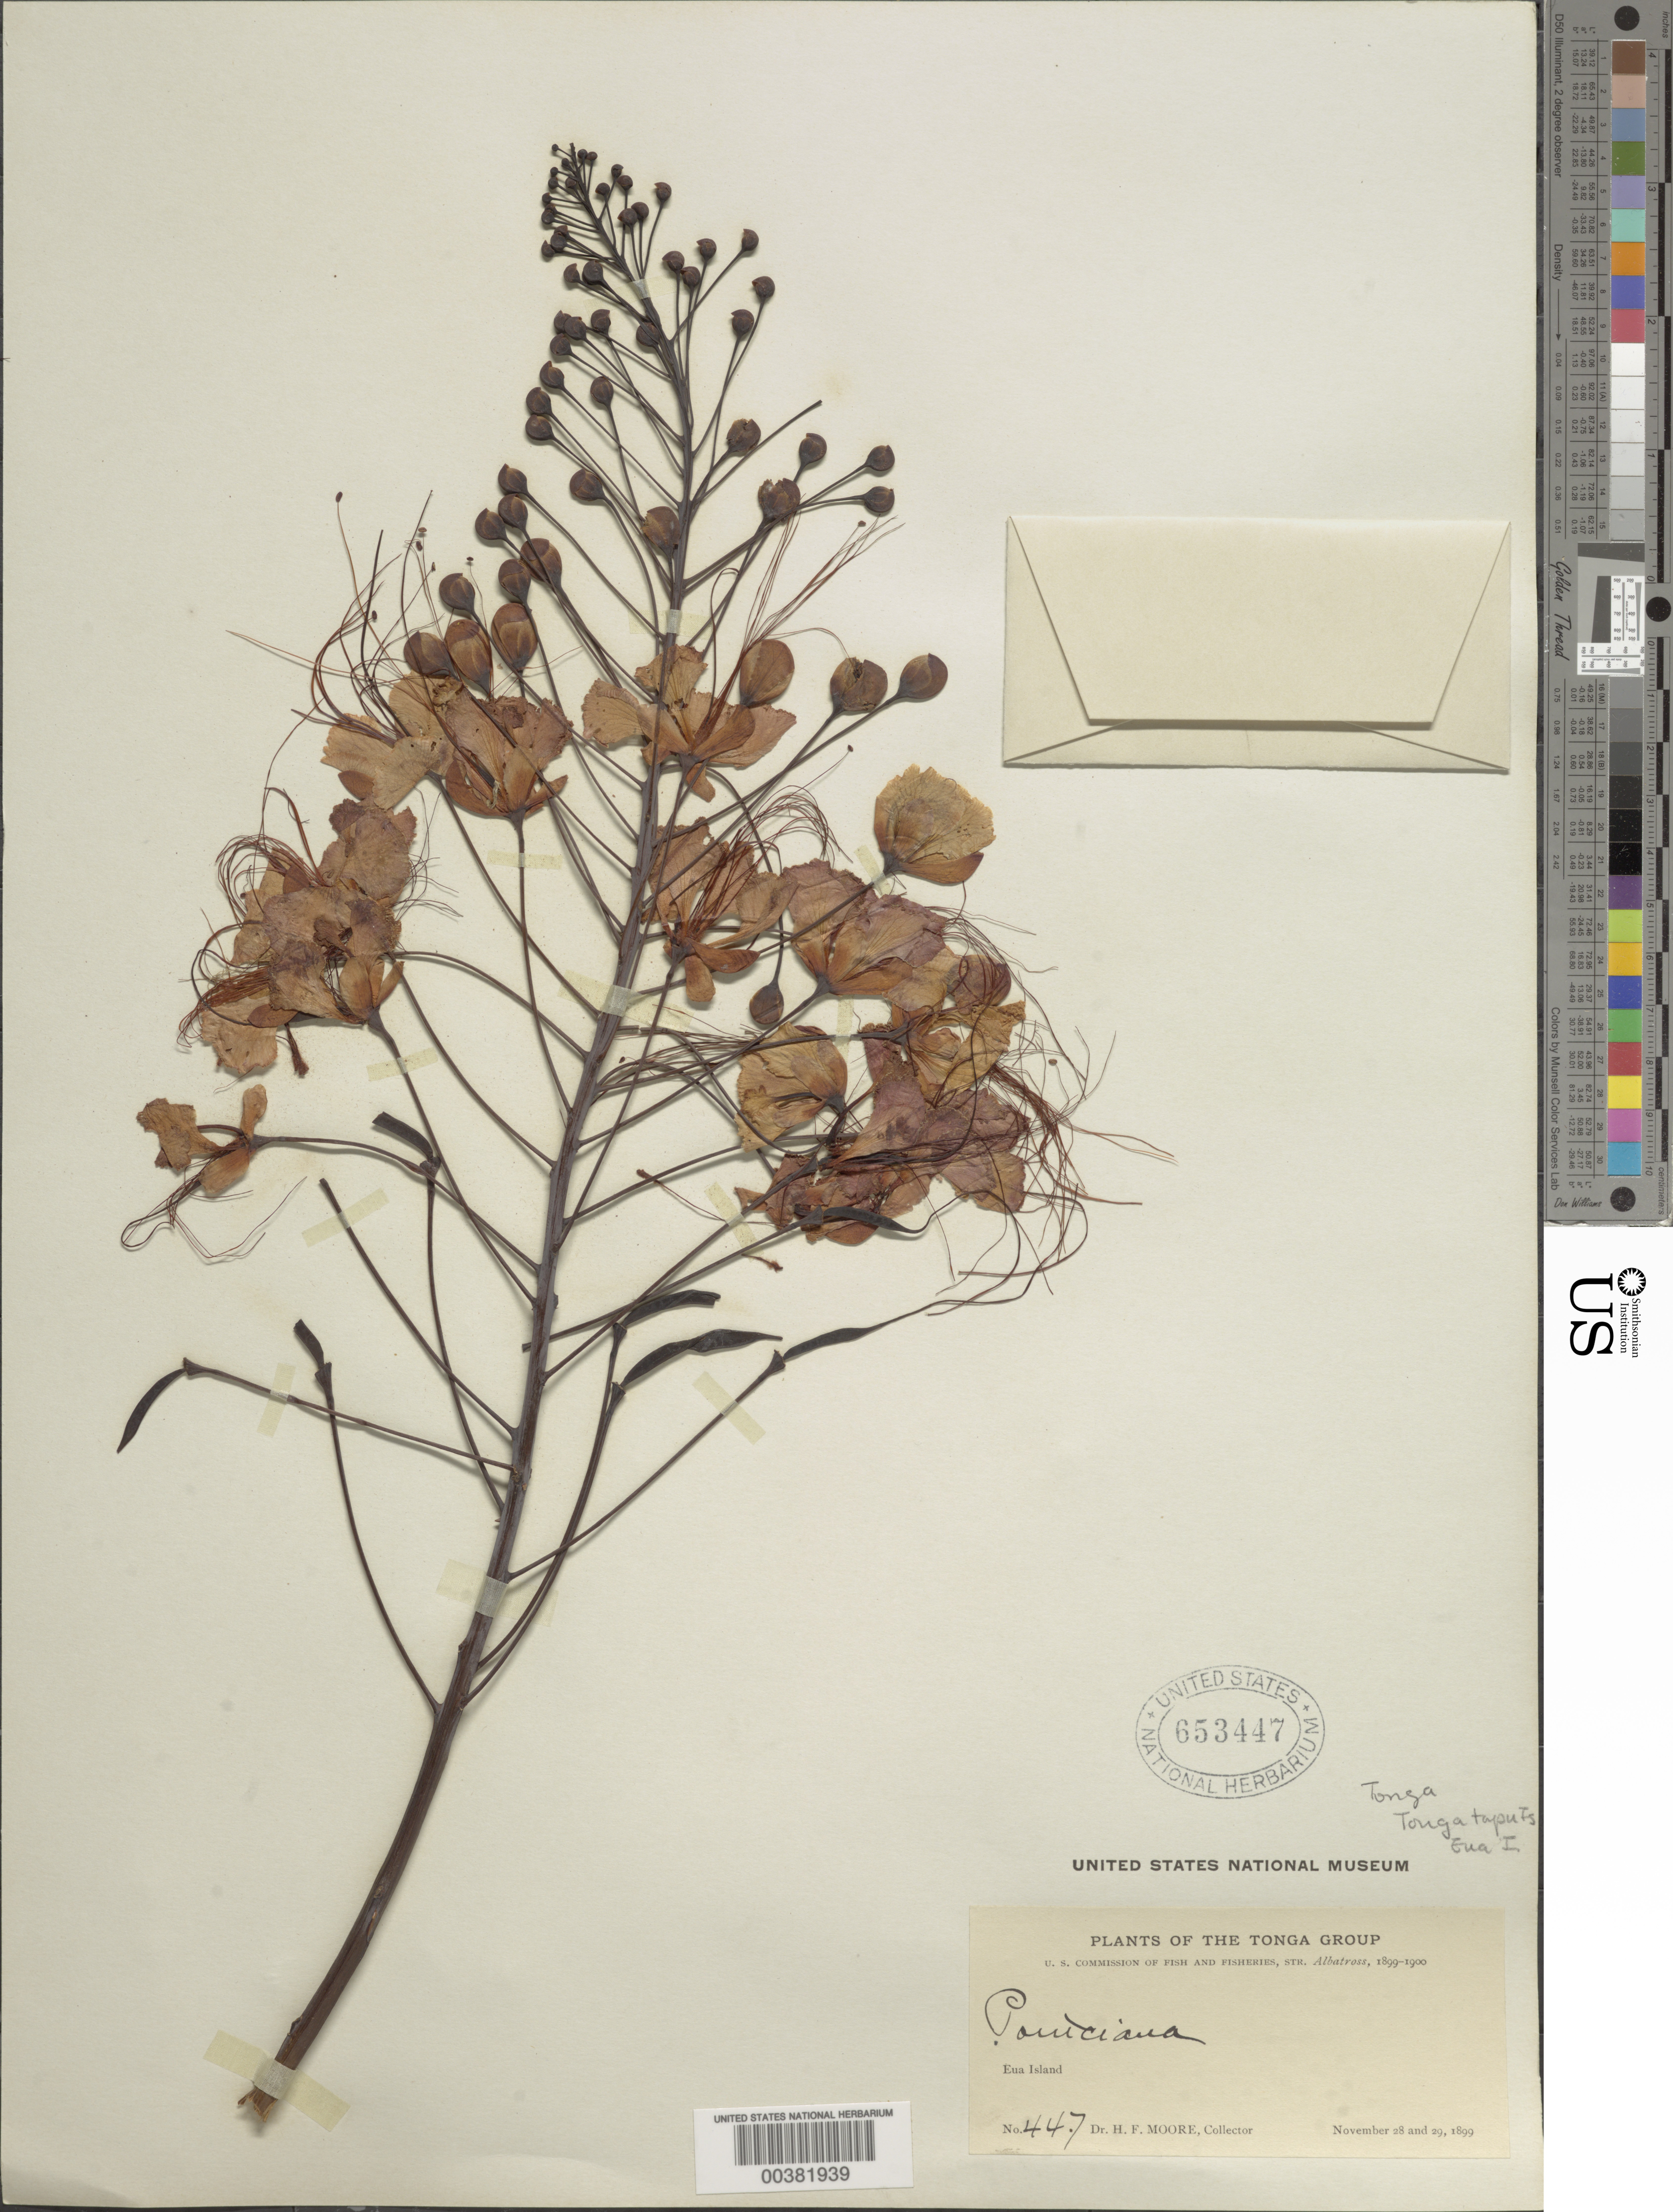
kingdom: Plantae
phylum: Tracheophyta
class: Magnoliopsida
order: Fabales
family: Fabaceae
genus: Caesalpinia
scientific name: Caesalpinia pulcherrima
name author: (L.) Sw.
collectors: H. F. Moore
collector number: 447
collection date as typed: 28 Nov 1899 and 29 Nov 1899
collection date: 1899-11-28,1899-11-29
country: Tonga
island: Eua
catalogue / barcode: US 653447